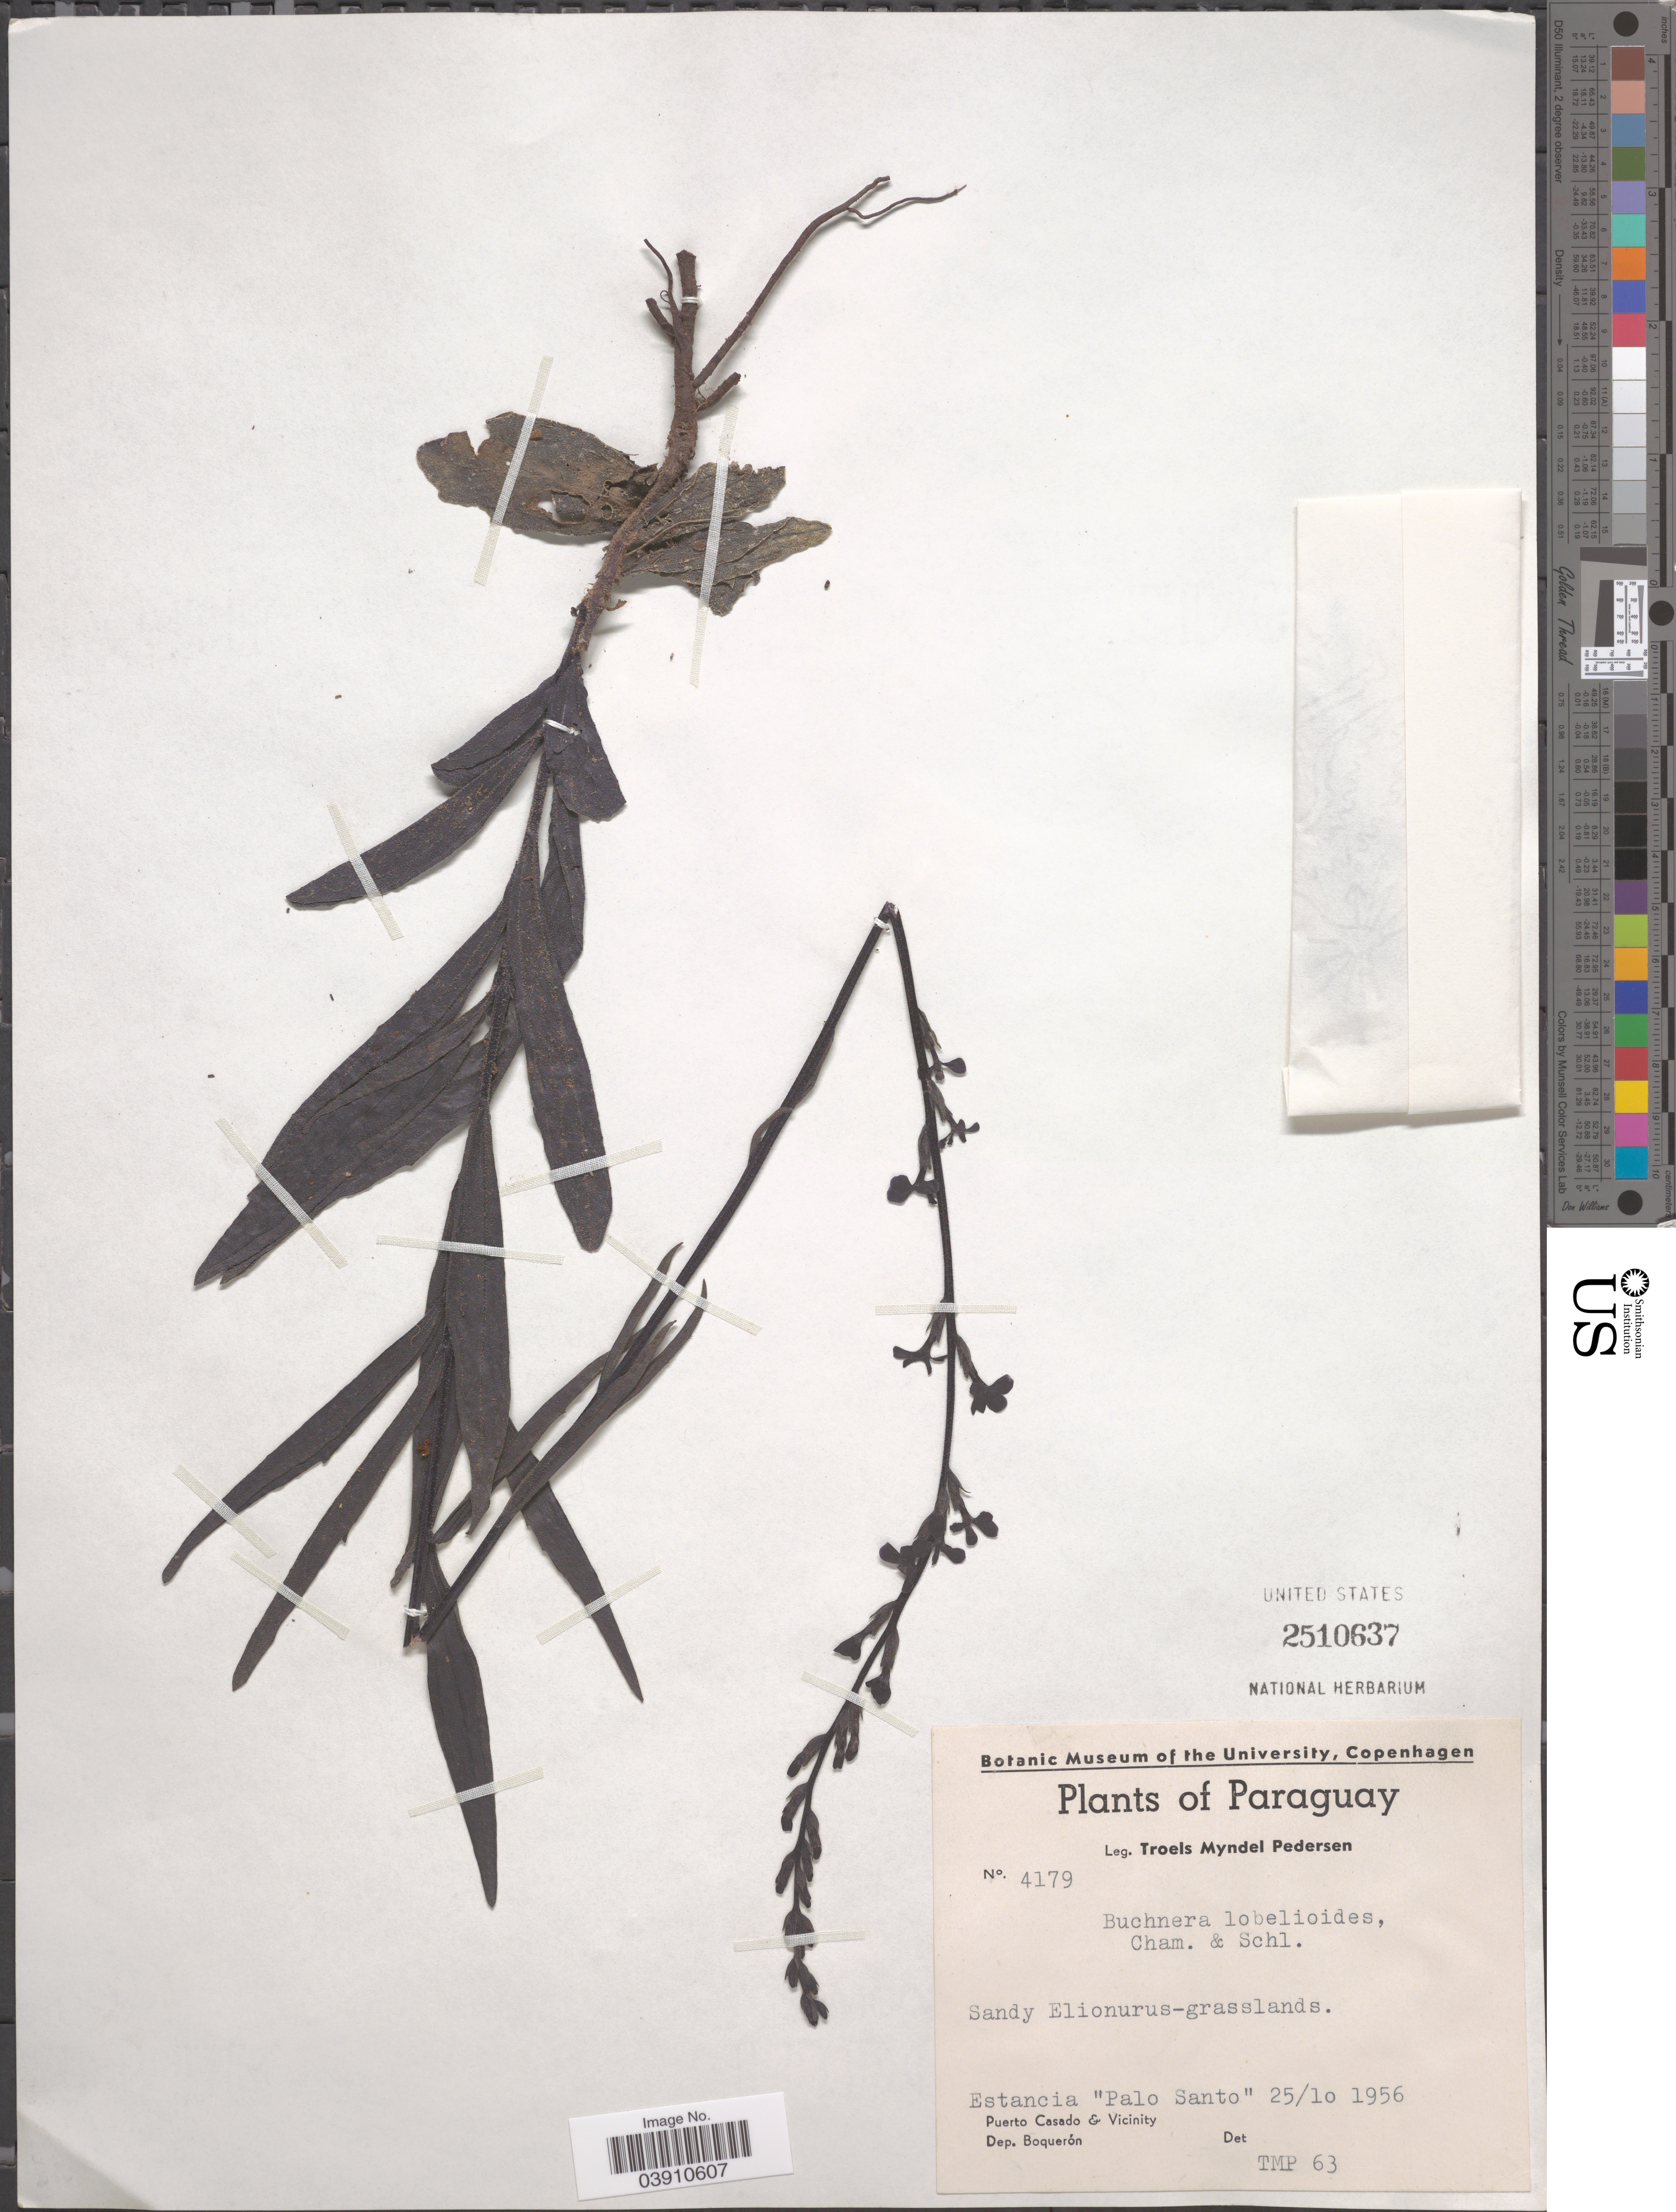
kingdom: Plantae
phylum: Tracheophyta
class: Magnoliopsida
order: Lamiales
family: Orobanchaceae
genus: Buchnera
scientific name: Buchnera ternifolia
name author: Kunth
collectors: T. Pederson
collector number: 4179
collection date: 1956-10-25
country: Paraguay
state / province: Boqueron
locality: Estancia "Palo Santo". Puerto Casado & Vicinity. Dep. Boquerón.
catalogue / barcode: US 2510637